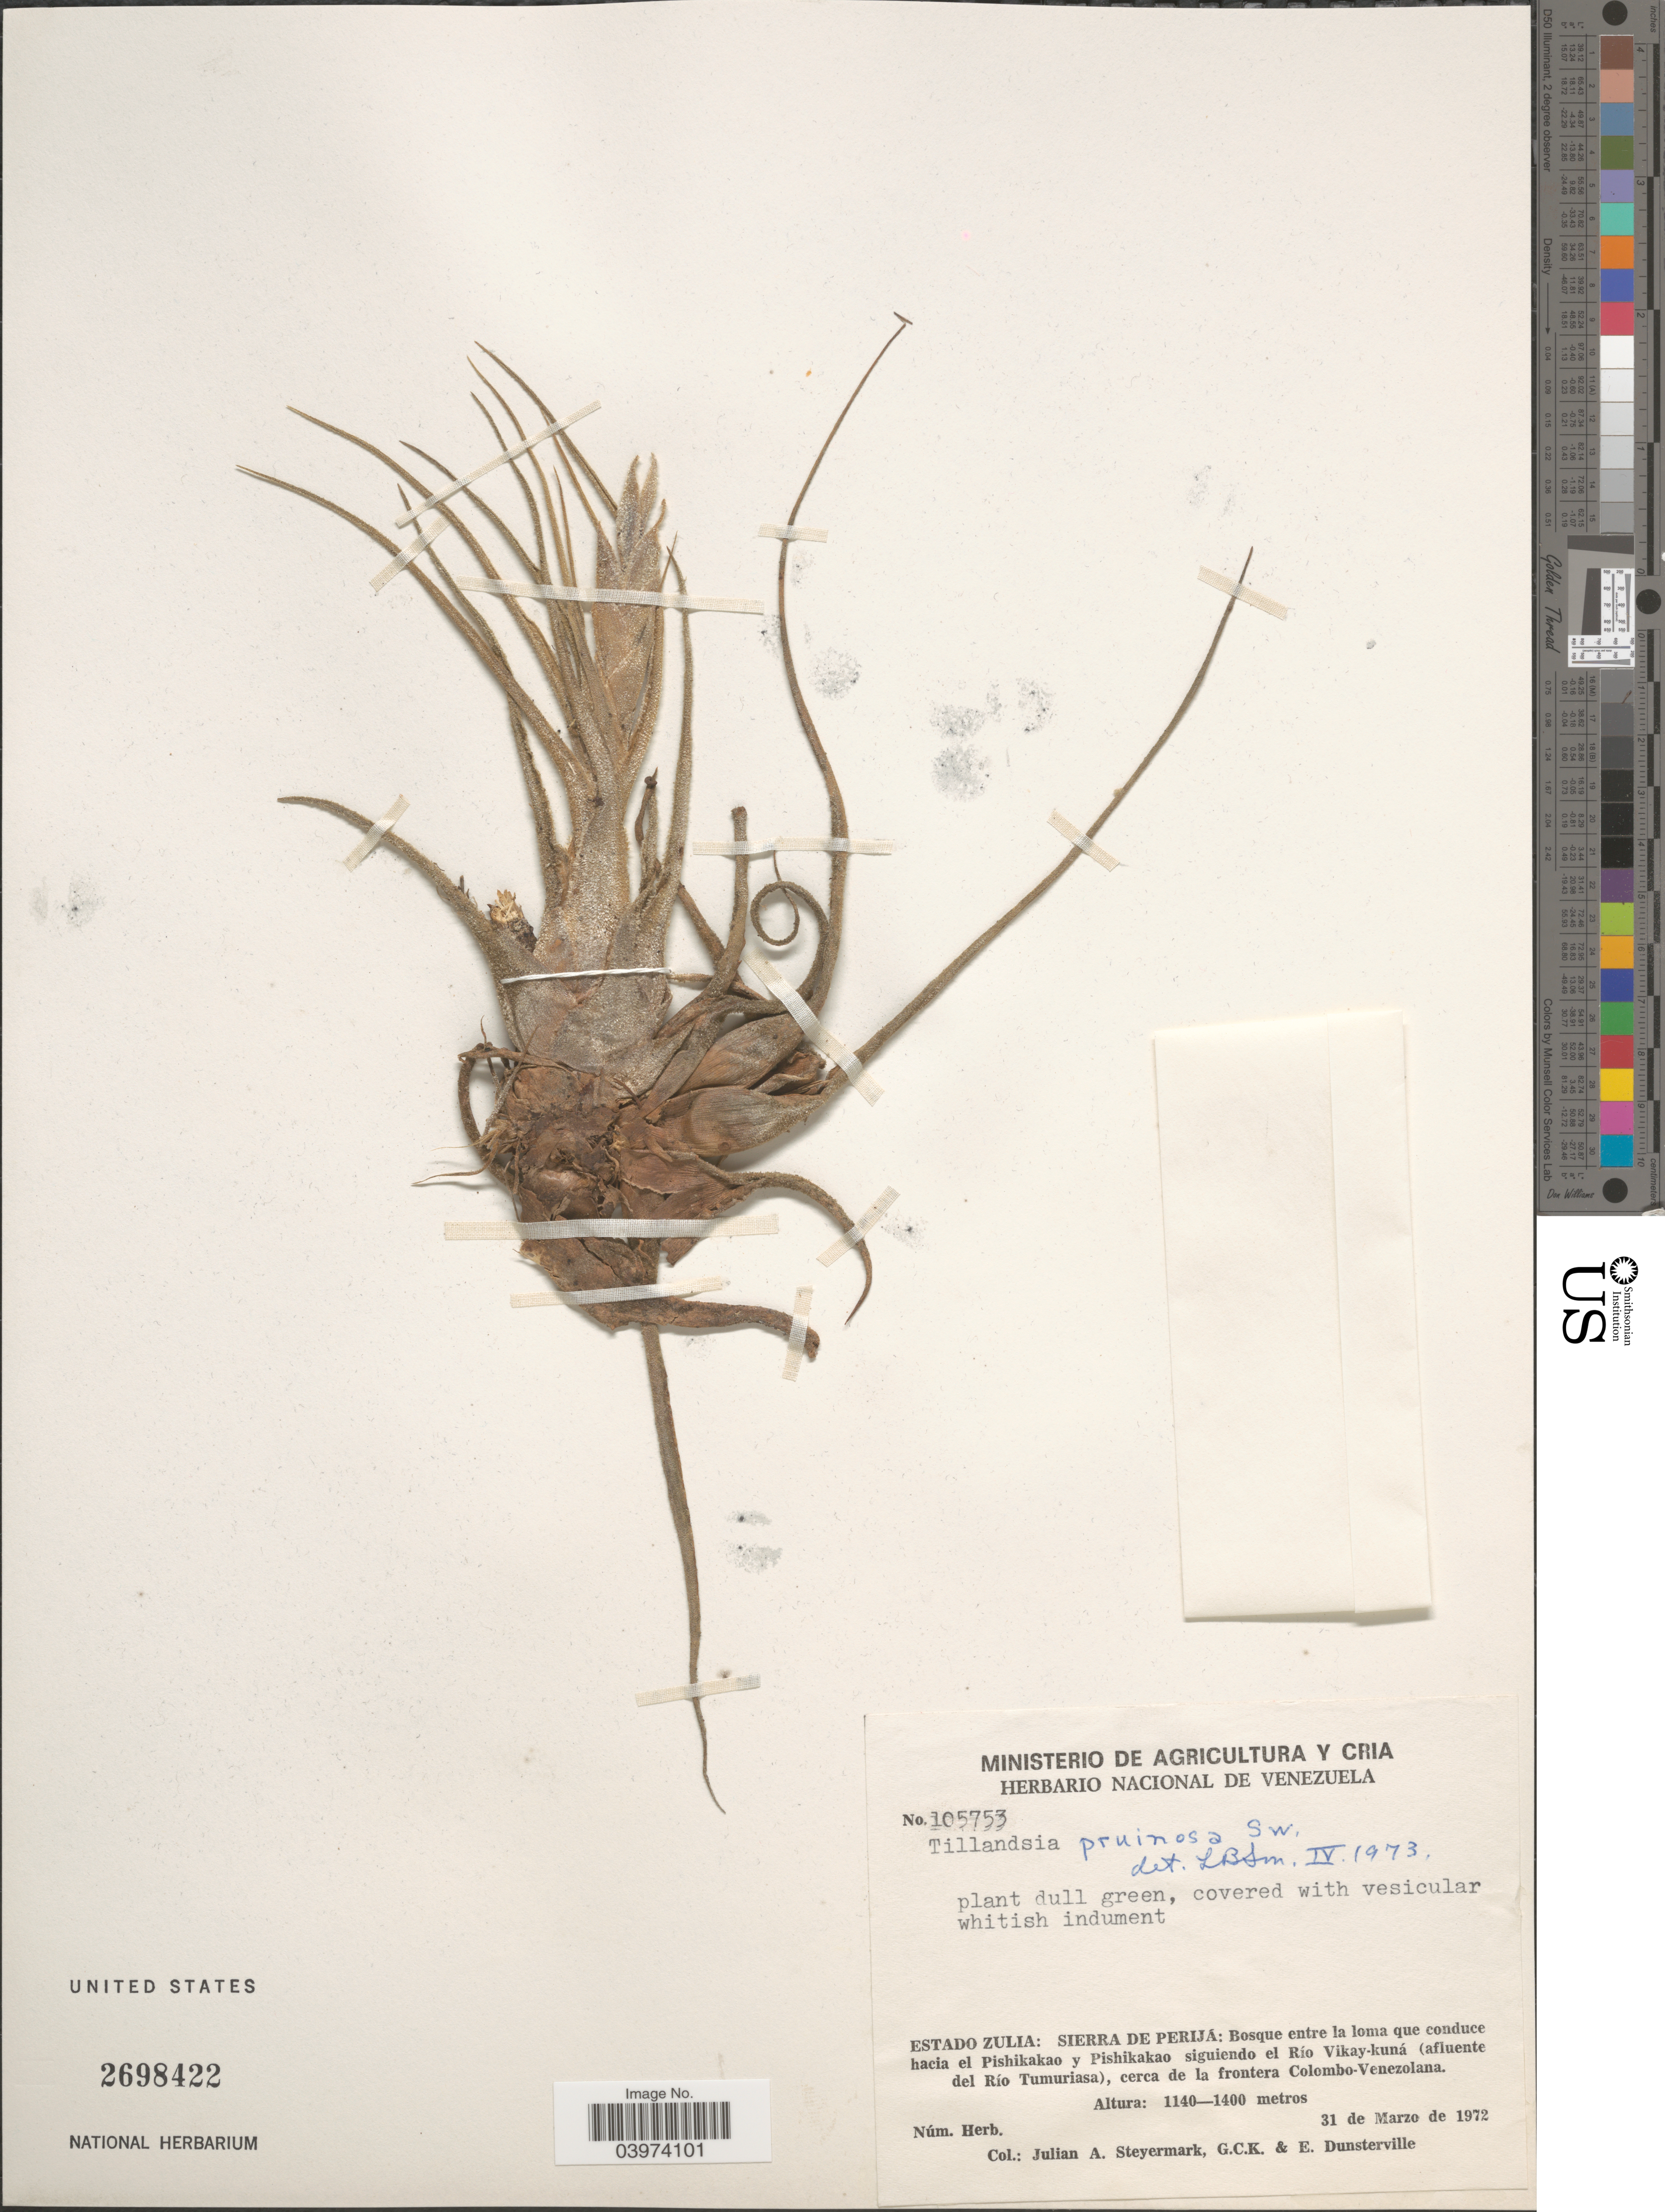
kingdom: Plantae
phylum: Tracheophyta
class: Liliopsida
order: Poales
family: Bromeliaceae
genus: Tillandsia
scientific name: Tillandsia pruinosa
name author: Sw.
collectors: J. Steyermark, G. C. K. Dunsterville & E. Dunsterville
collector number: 105753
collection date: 1972-03-31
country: Venezuela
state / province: Zulia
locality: Sierra de Perija: Bosque entre la loma que conduce hacia el Pishikakao y pishikakao siguiendo el Rio Vikay-kuná (afluente del río Tumuriasa), cerca de la frontera Colombo-Venezolana.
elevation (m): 1140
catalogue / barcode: US 2698422